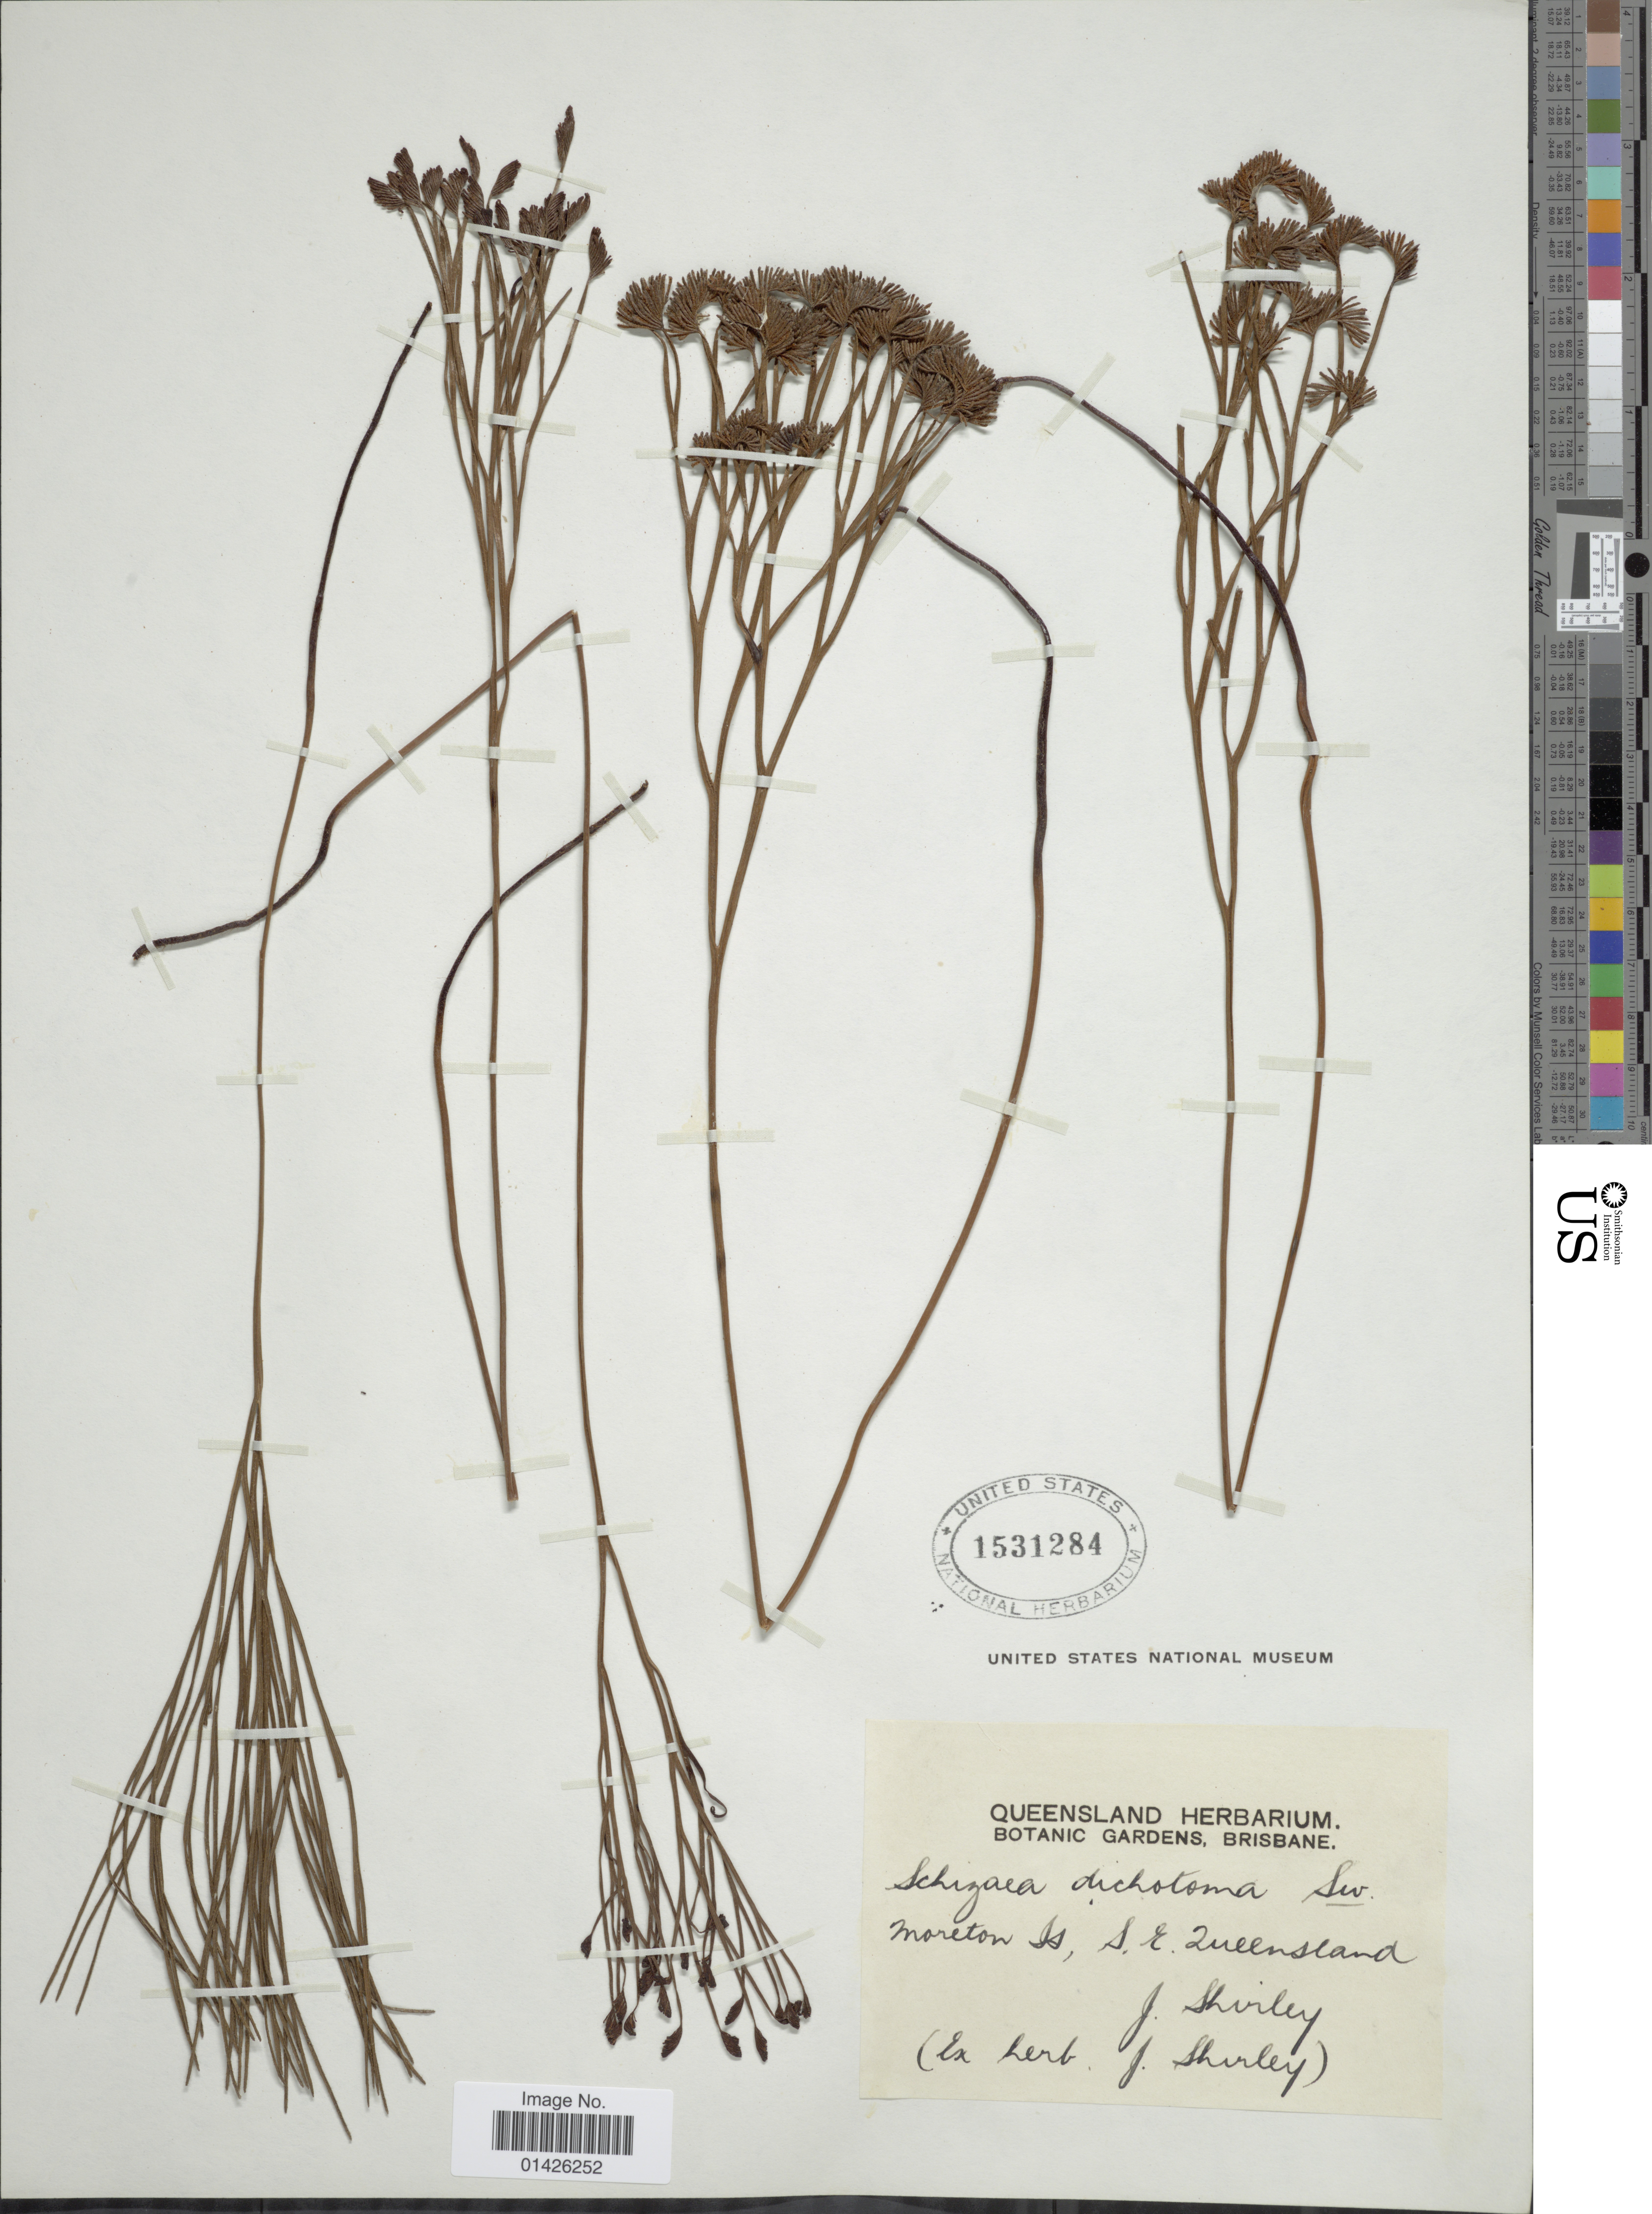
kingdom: Plantae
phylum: Tracheophyta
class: Polypodiopsida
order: Schizaeales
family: Schizaeaceae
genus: Schizaea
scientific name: Schizaea dichotoma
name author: (L.) J. Sm.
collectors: J. Shirley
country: Australia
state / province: Queensland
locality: Moreton Is, S.E. Queensland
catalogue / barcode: US 1531284